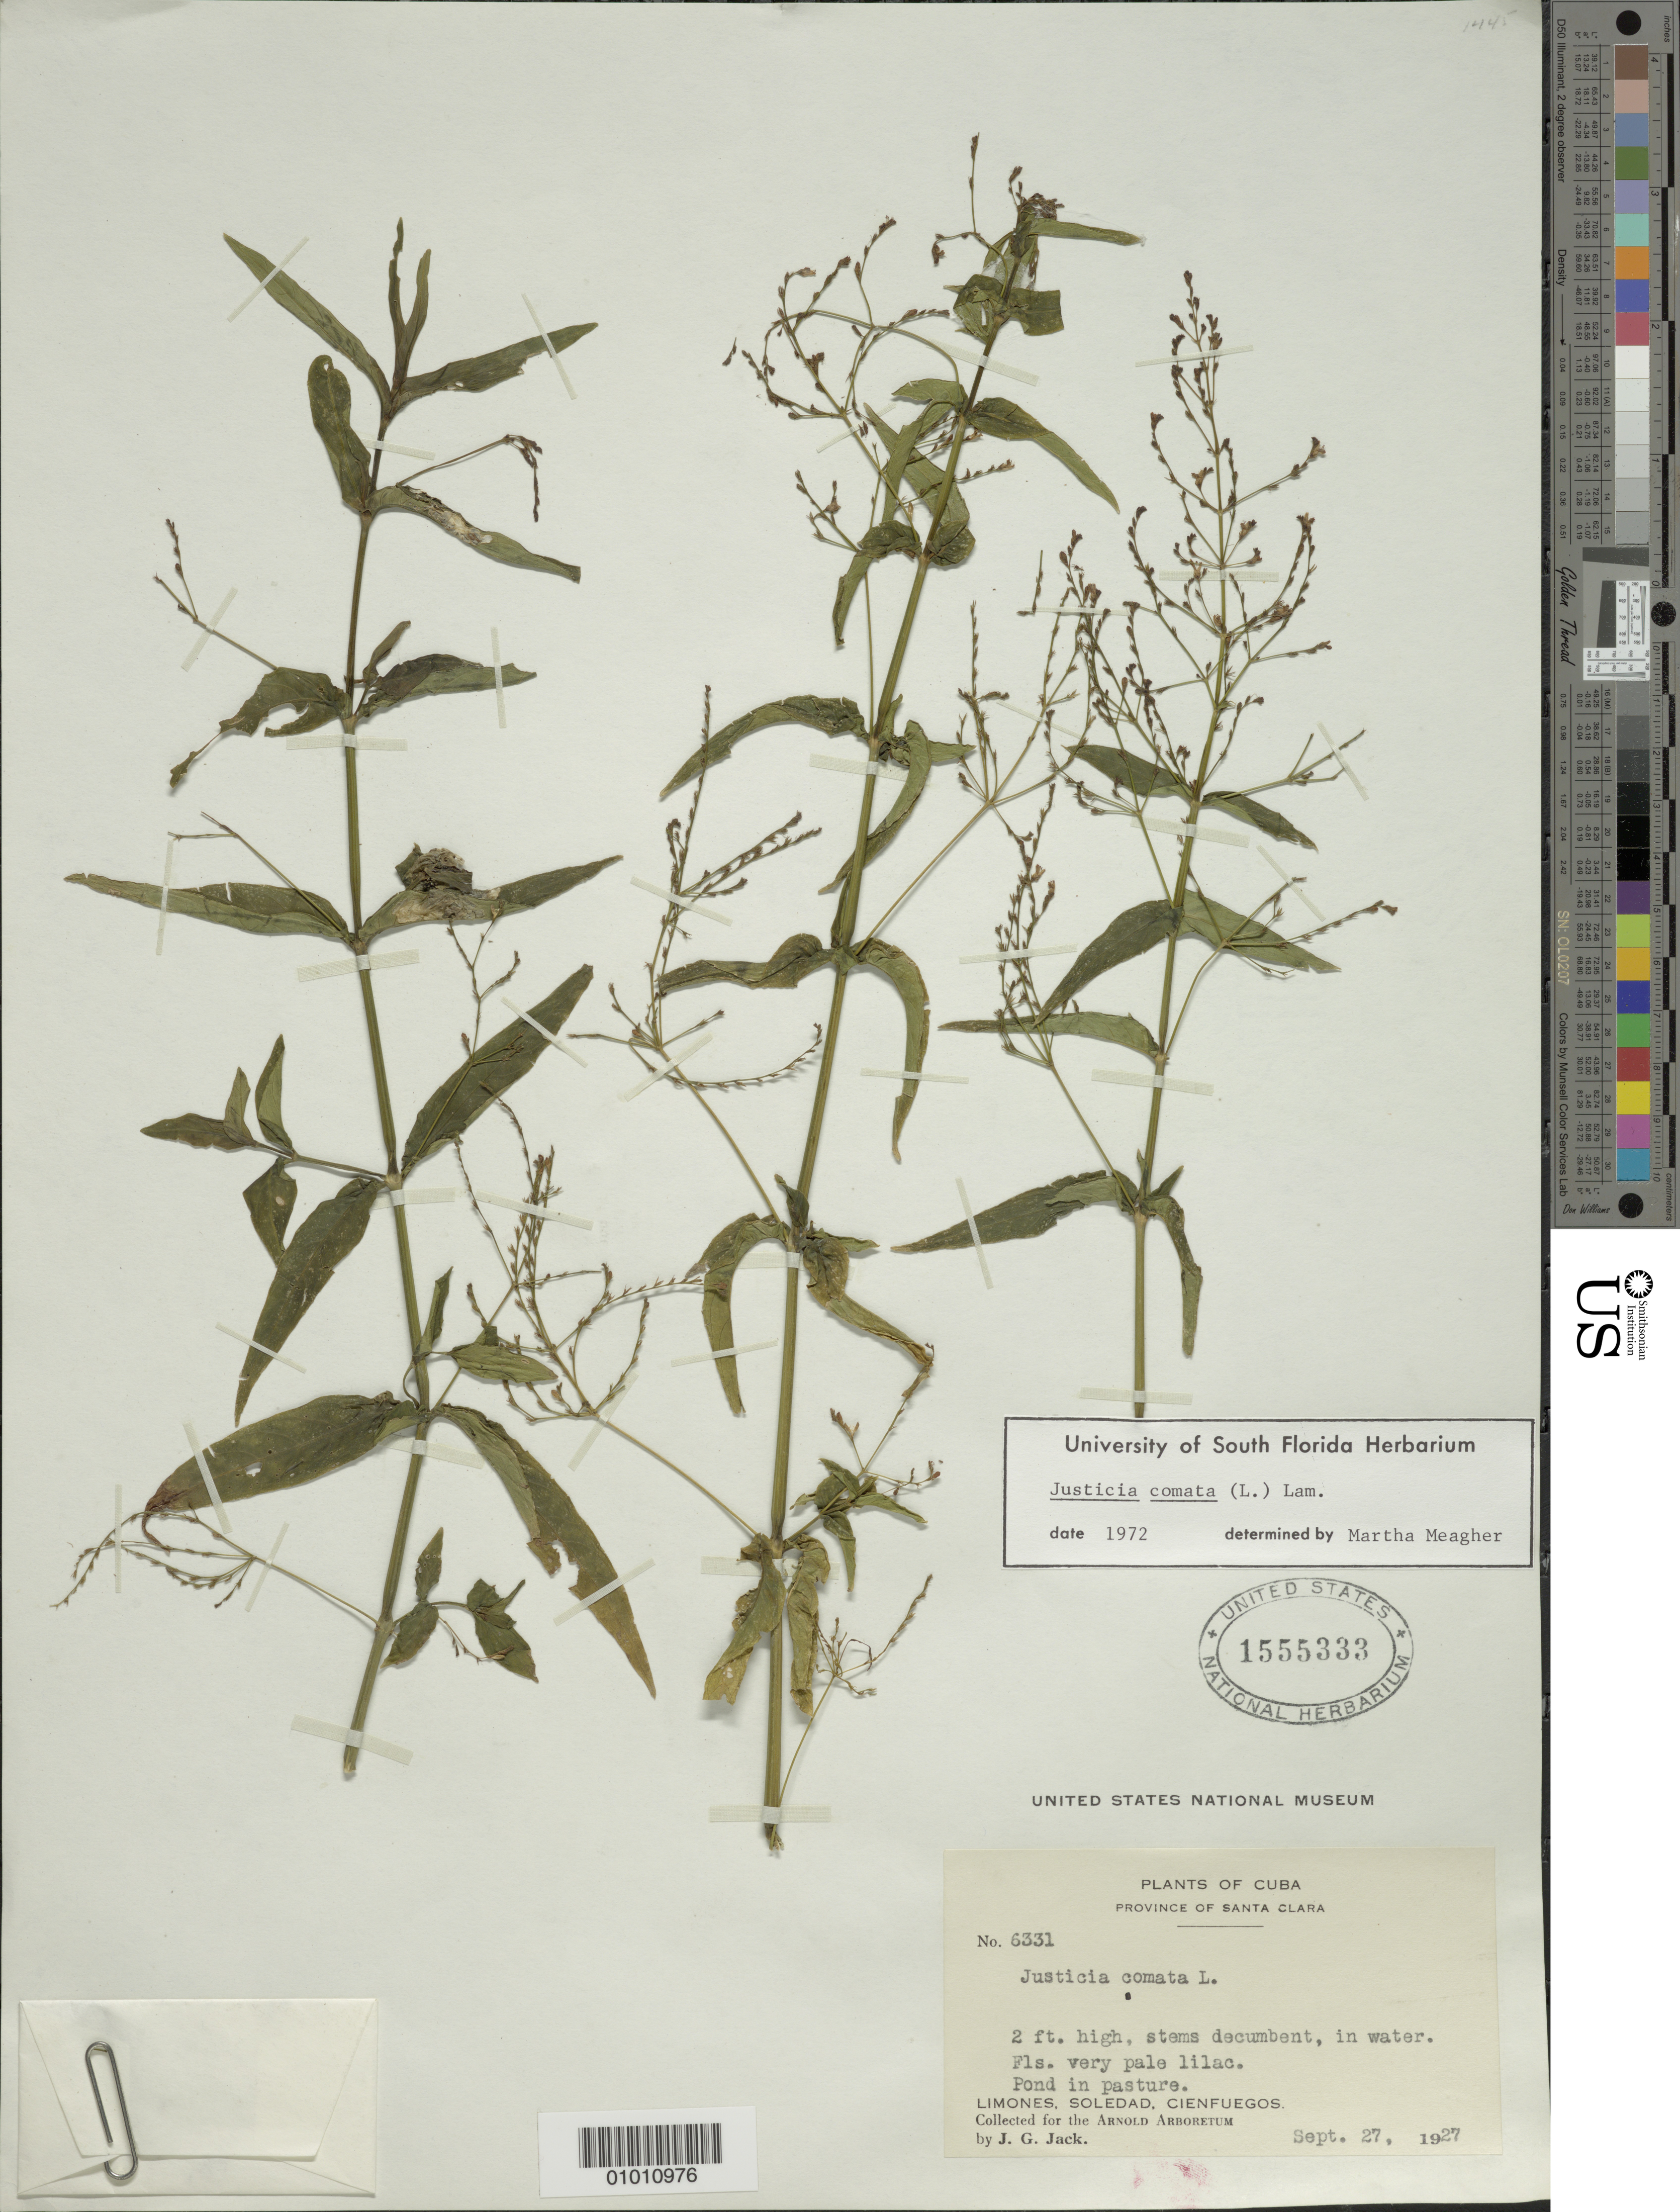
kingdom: Plantae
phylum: Tracheophyta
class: Magnoliopsida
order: Lamiales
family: Acanthaceae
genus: Justicia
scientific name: Justicia comata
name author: (L.) Lam.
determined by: Meagher, M.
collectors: J. G. Jack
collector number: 6331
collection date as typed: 27 Sep 1927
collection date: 1927-09-27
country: Cuba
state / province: Cienfuegos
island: Cuba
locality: Limones, Soledad, Cienfuegos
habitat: Pond in pasture, in water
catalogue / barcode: US 1555333